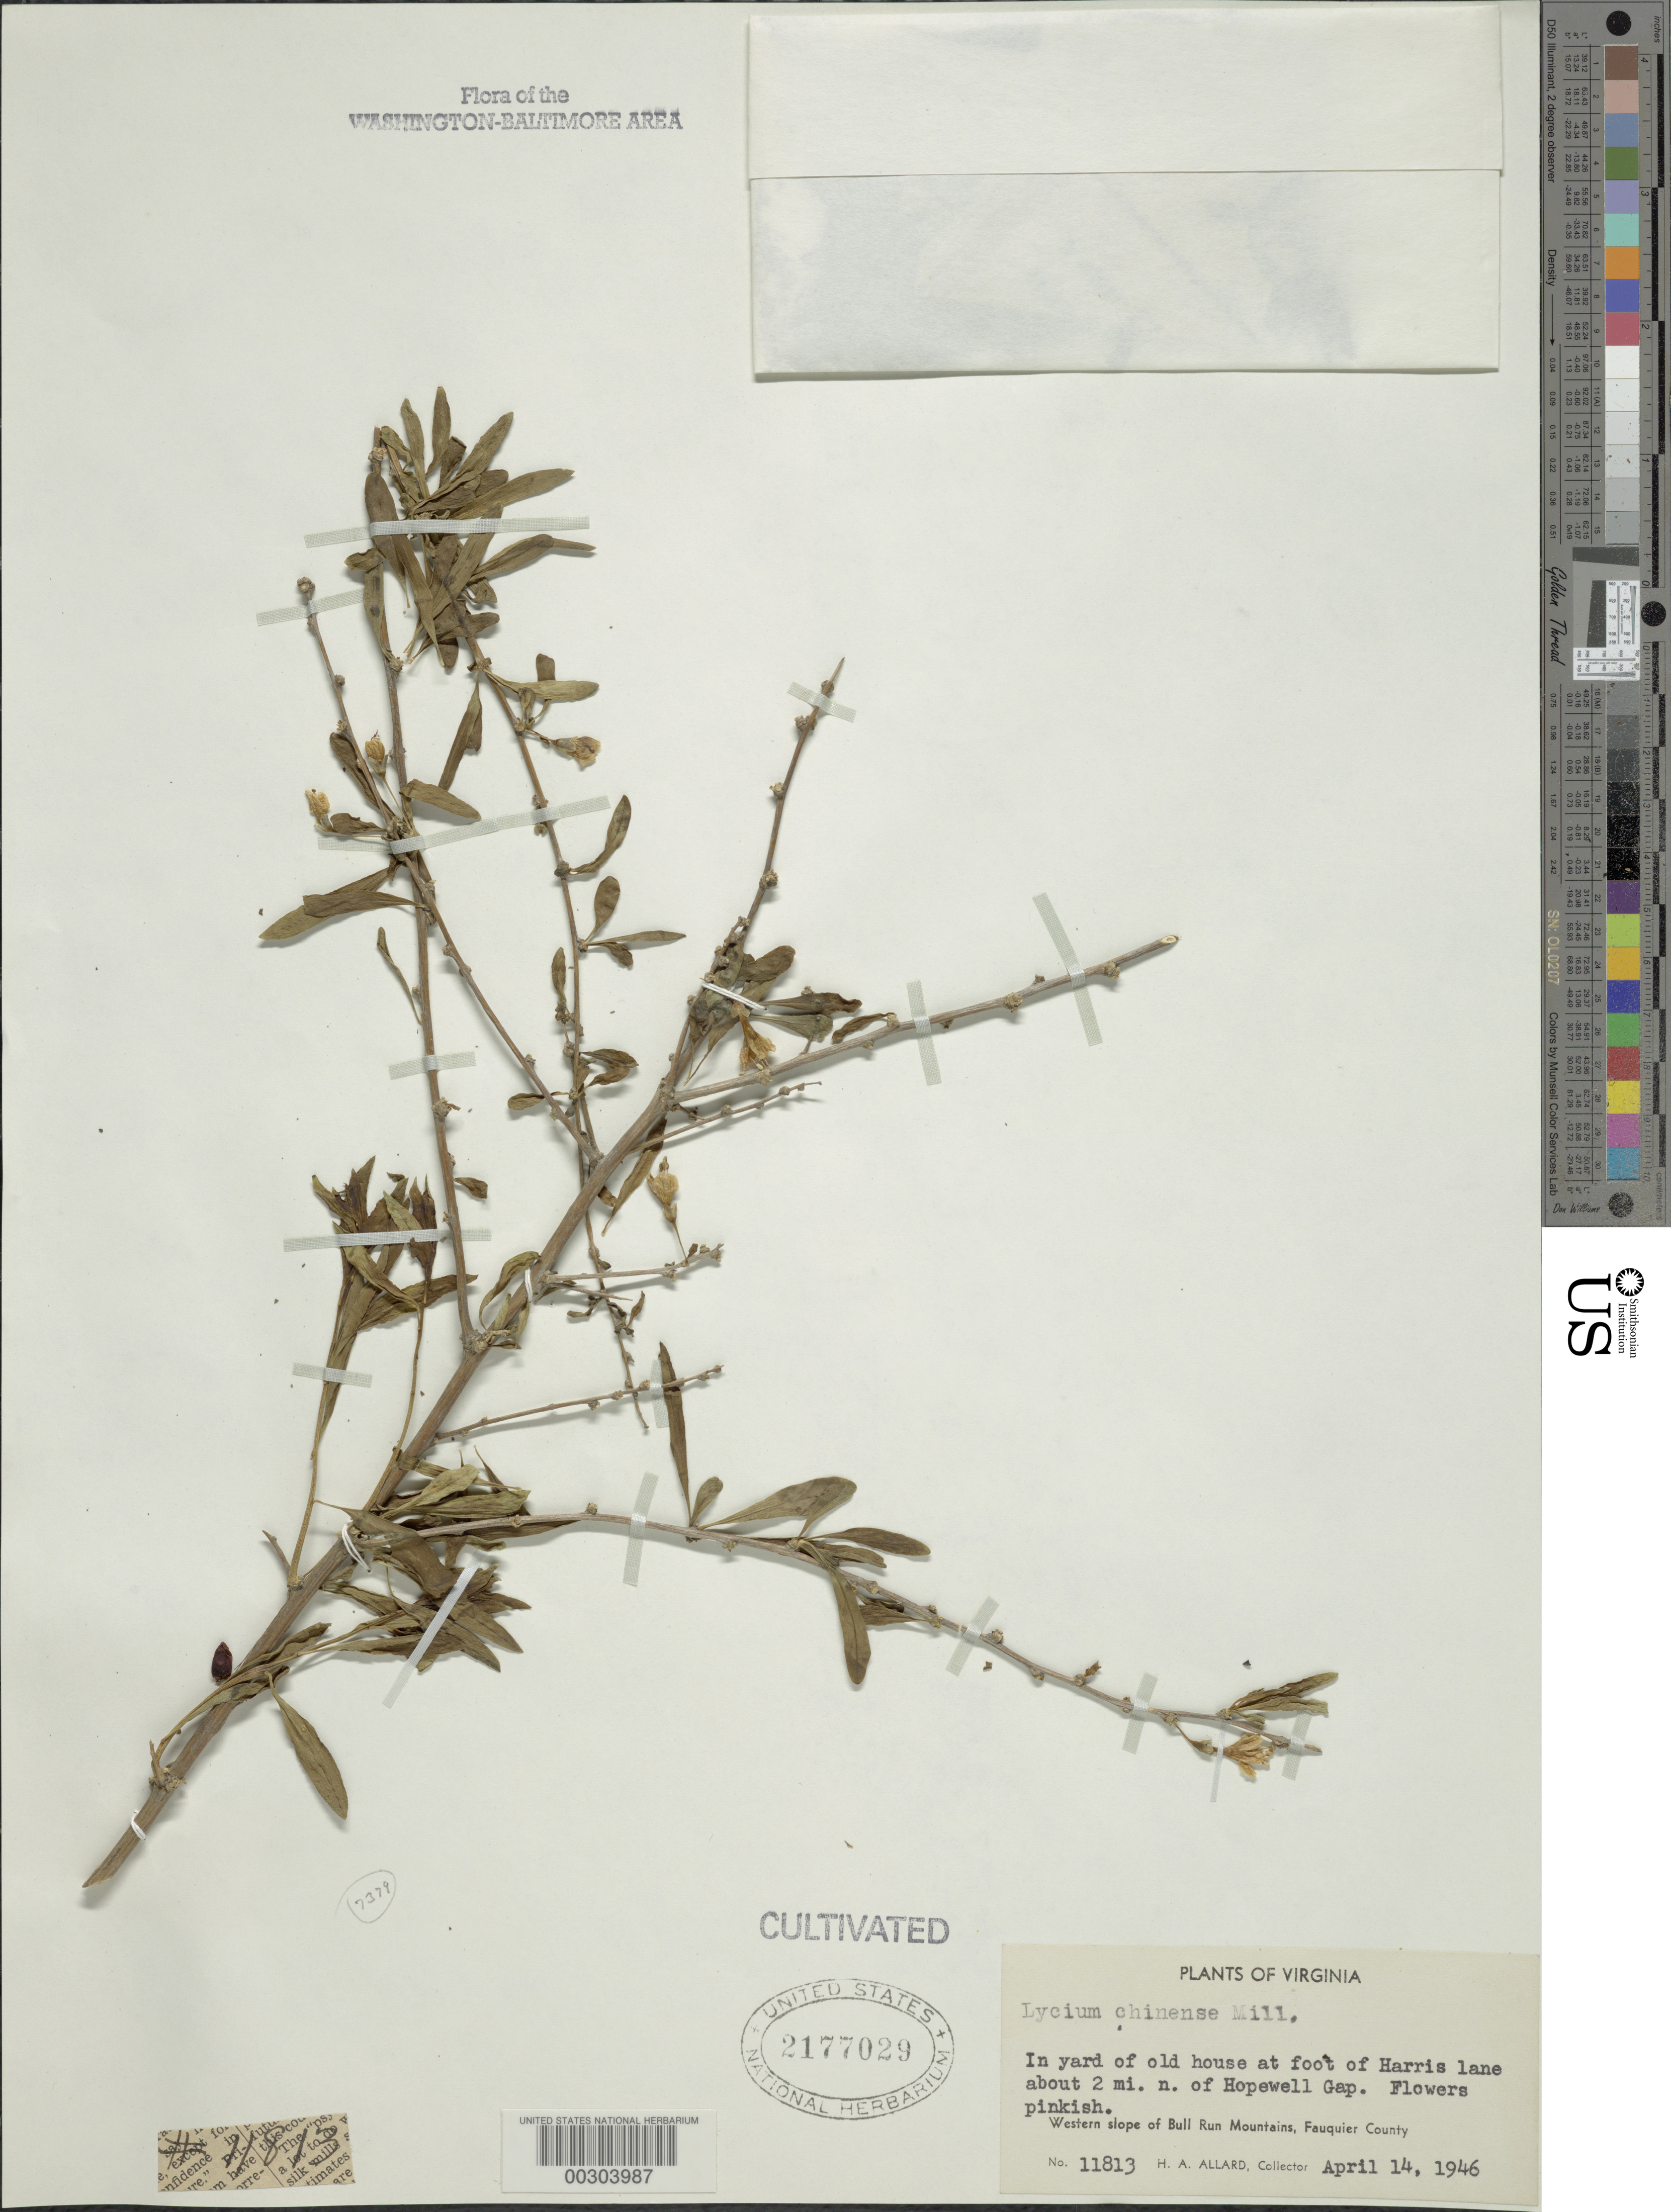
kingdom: Plantae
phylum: Tracheophyta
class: Magnoliopsida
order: Solanales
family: Solanaceae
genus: Lycium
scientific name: Lycium chinense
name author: Mill.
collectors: H. A. Allard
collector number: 11813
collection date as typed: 14 Apr 1946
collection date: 1946-04-14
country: United States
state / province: Virginia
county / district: Fauquier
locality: About 2 mi N of Hopewell Gap, in yard of old house at foot of Harris Lane; western slope of Bull Run Mountains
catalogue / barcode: US 2177029